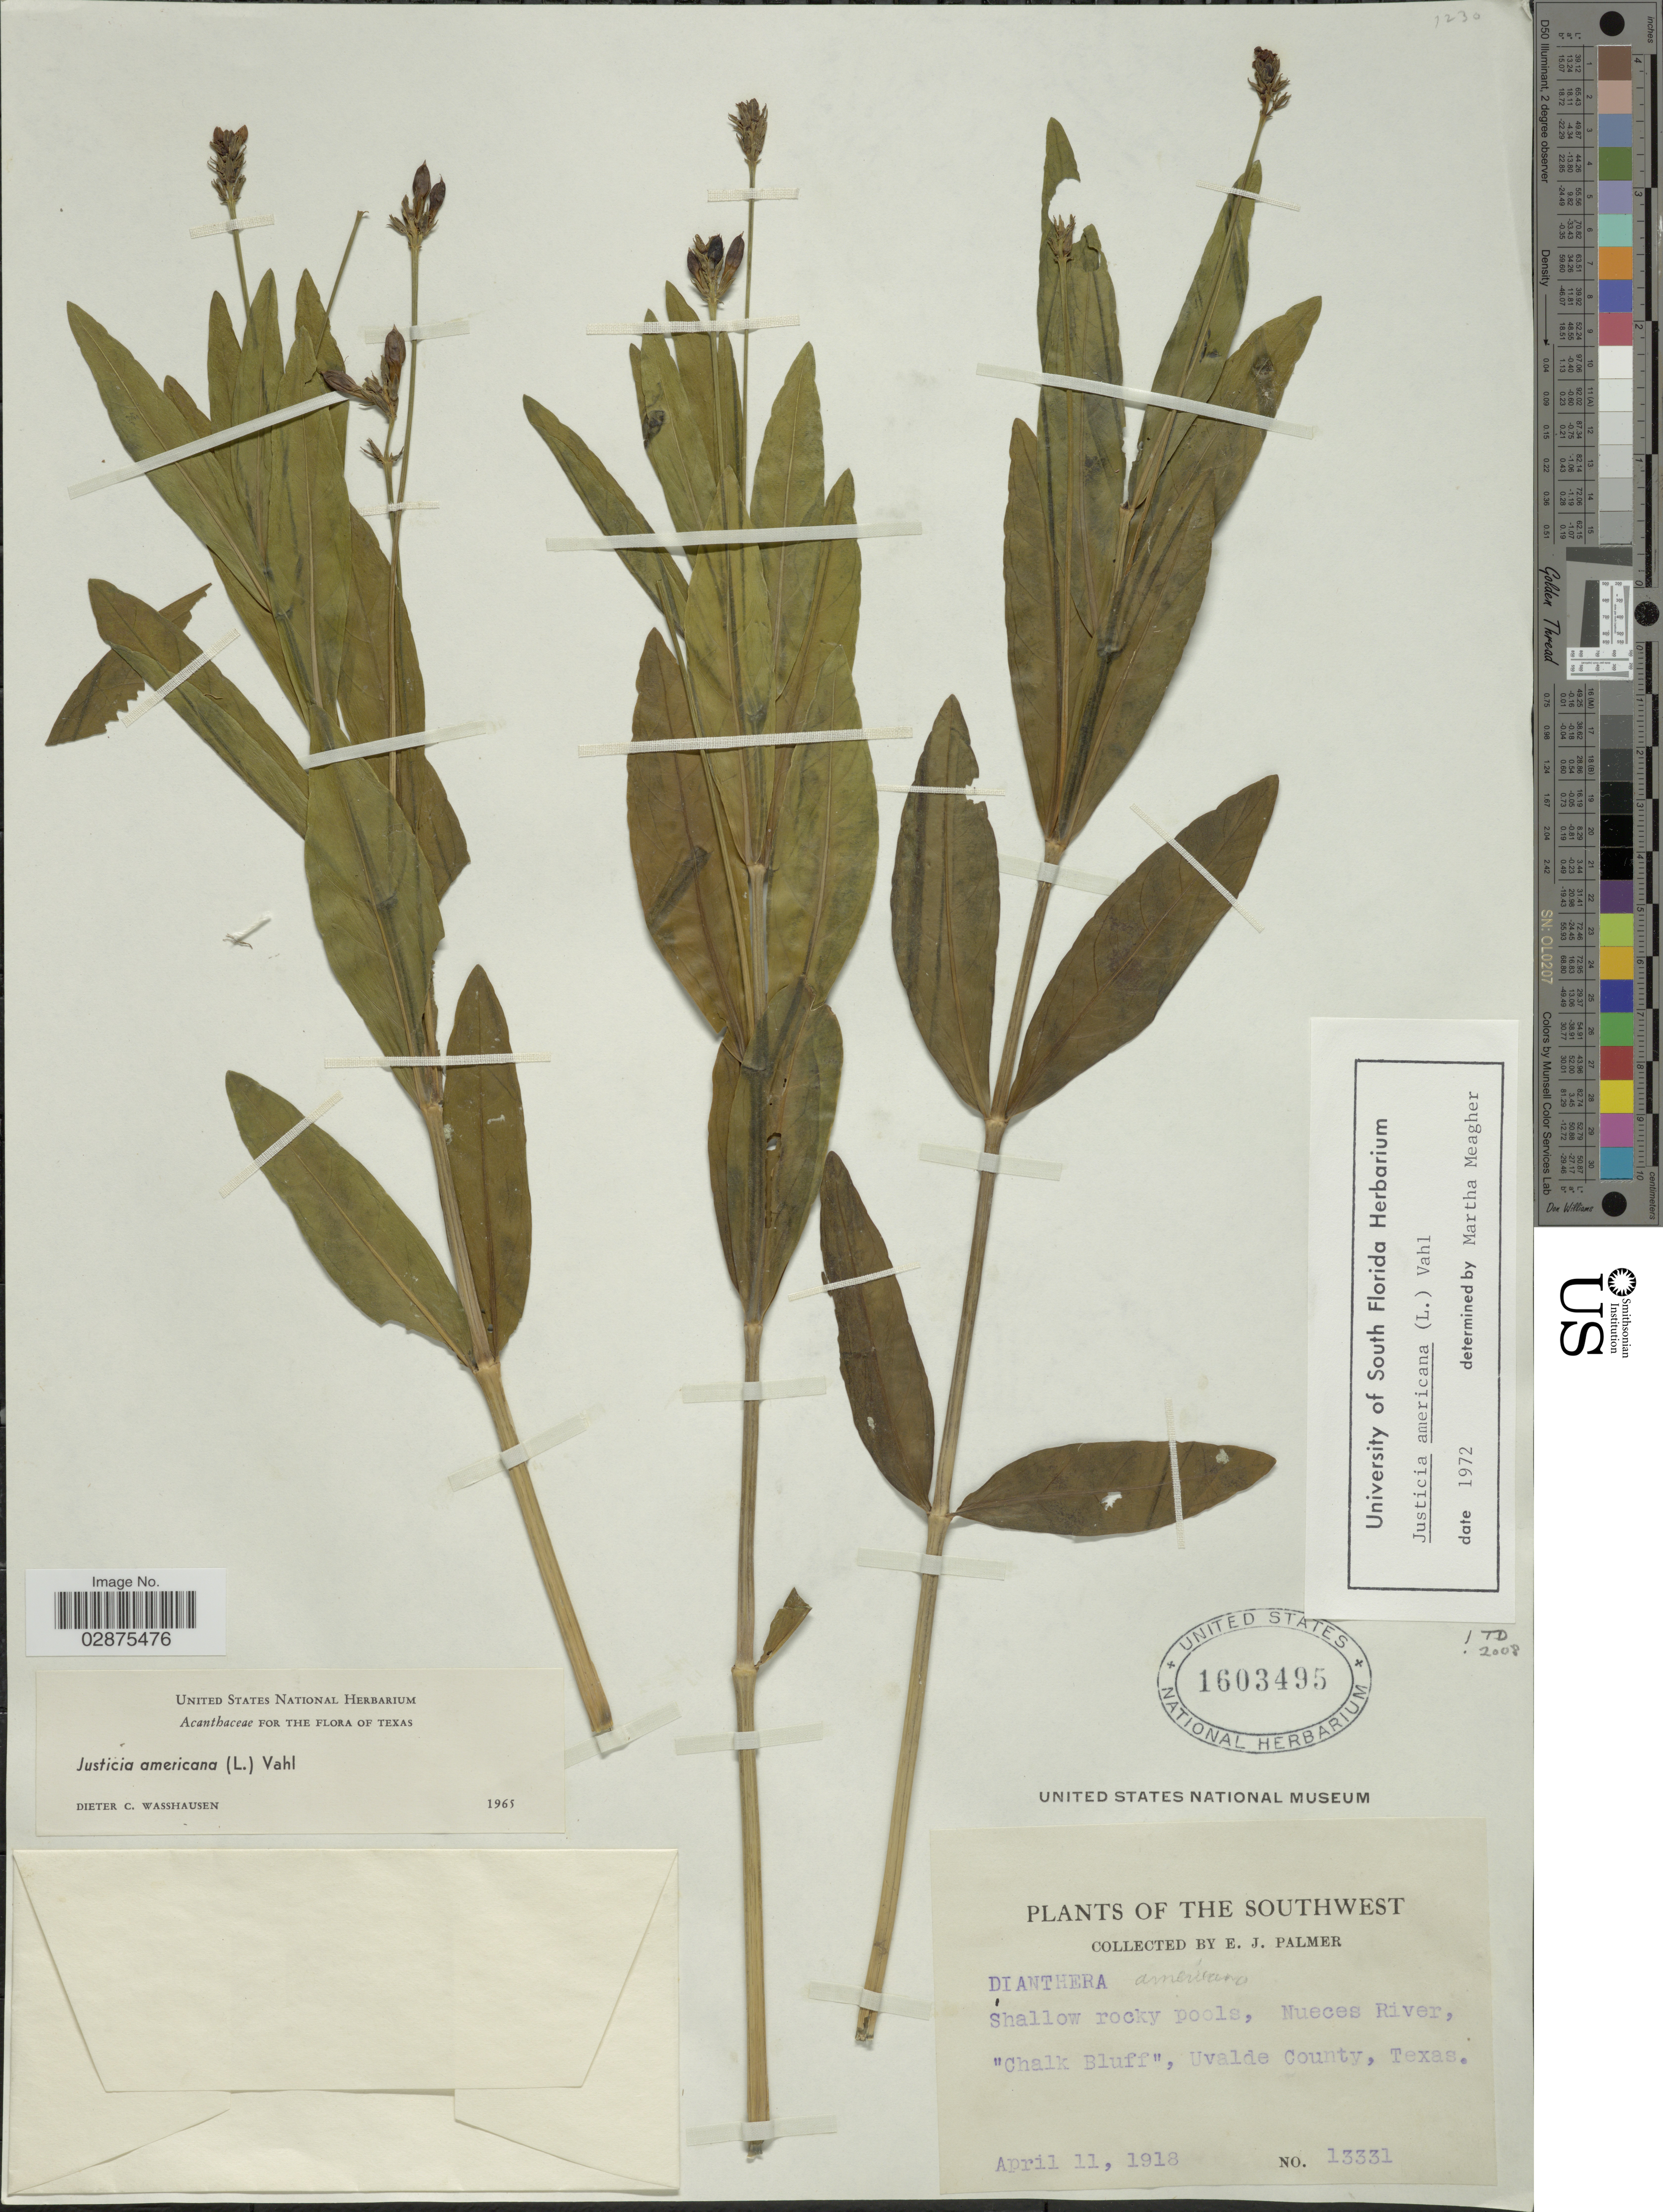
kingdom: Plantae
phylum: Tracheophyta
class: Magnoliopsida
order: Lamiales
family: Acanthaceae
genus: Justicia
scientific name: Justicia americana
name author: (L.) Vahl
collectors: E. J. Palmer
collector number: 13331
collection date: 1918-04-11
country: United States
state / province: Texas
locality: Southwest. Shallow rocky pools,Nueces River, "Chalk Bluff", Uvalde County.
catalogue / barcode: US 1603495